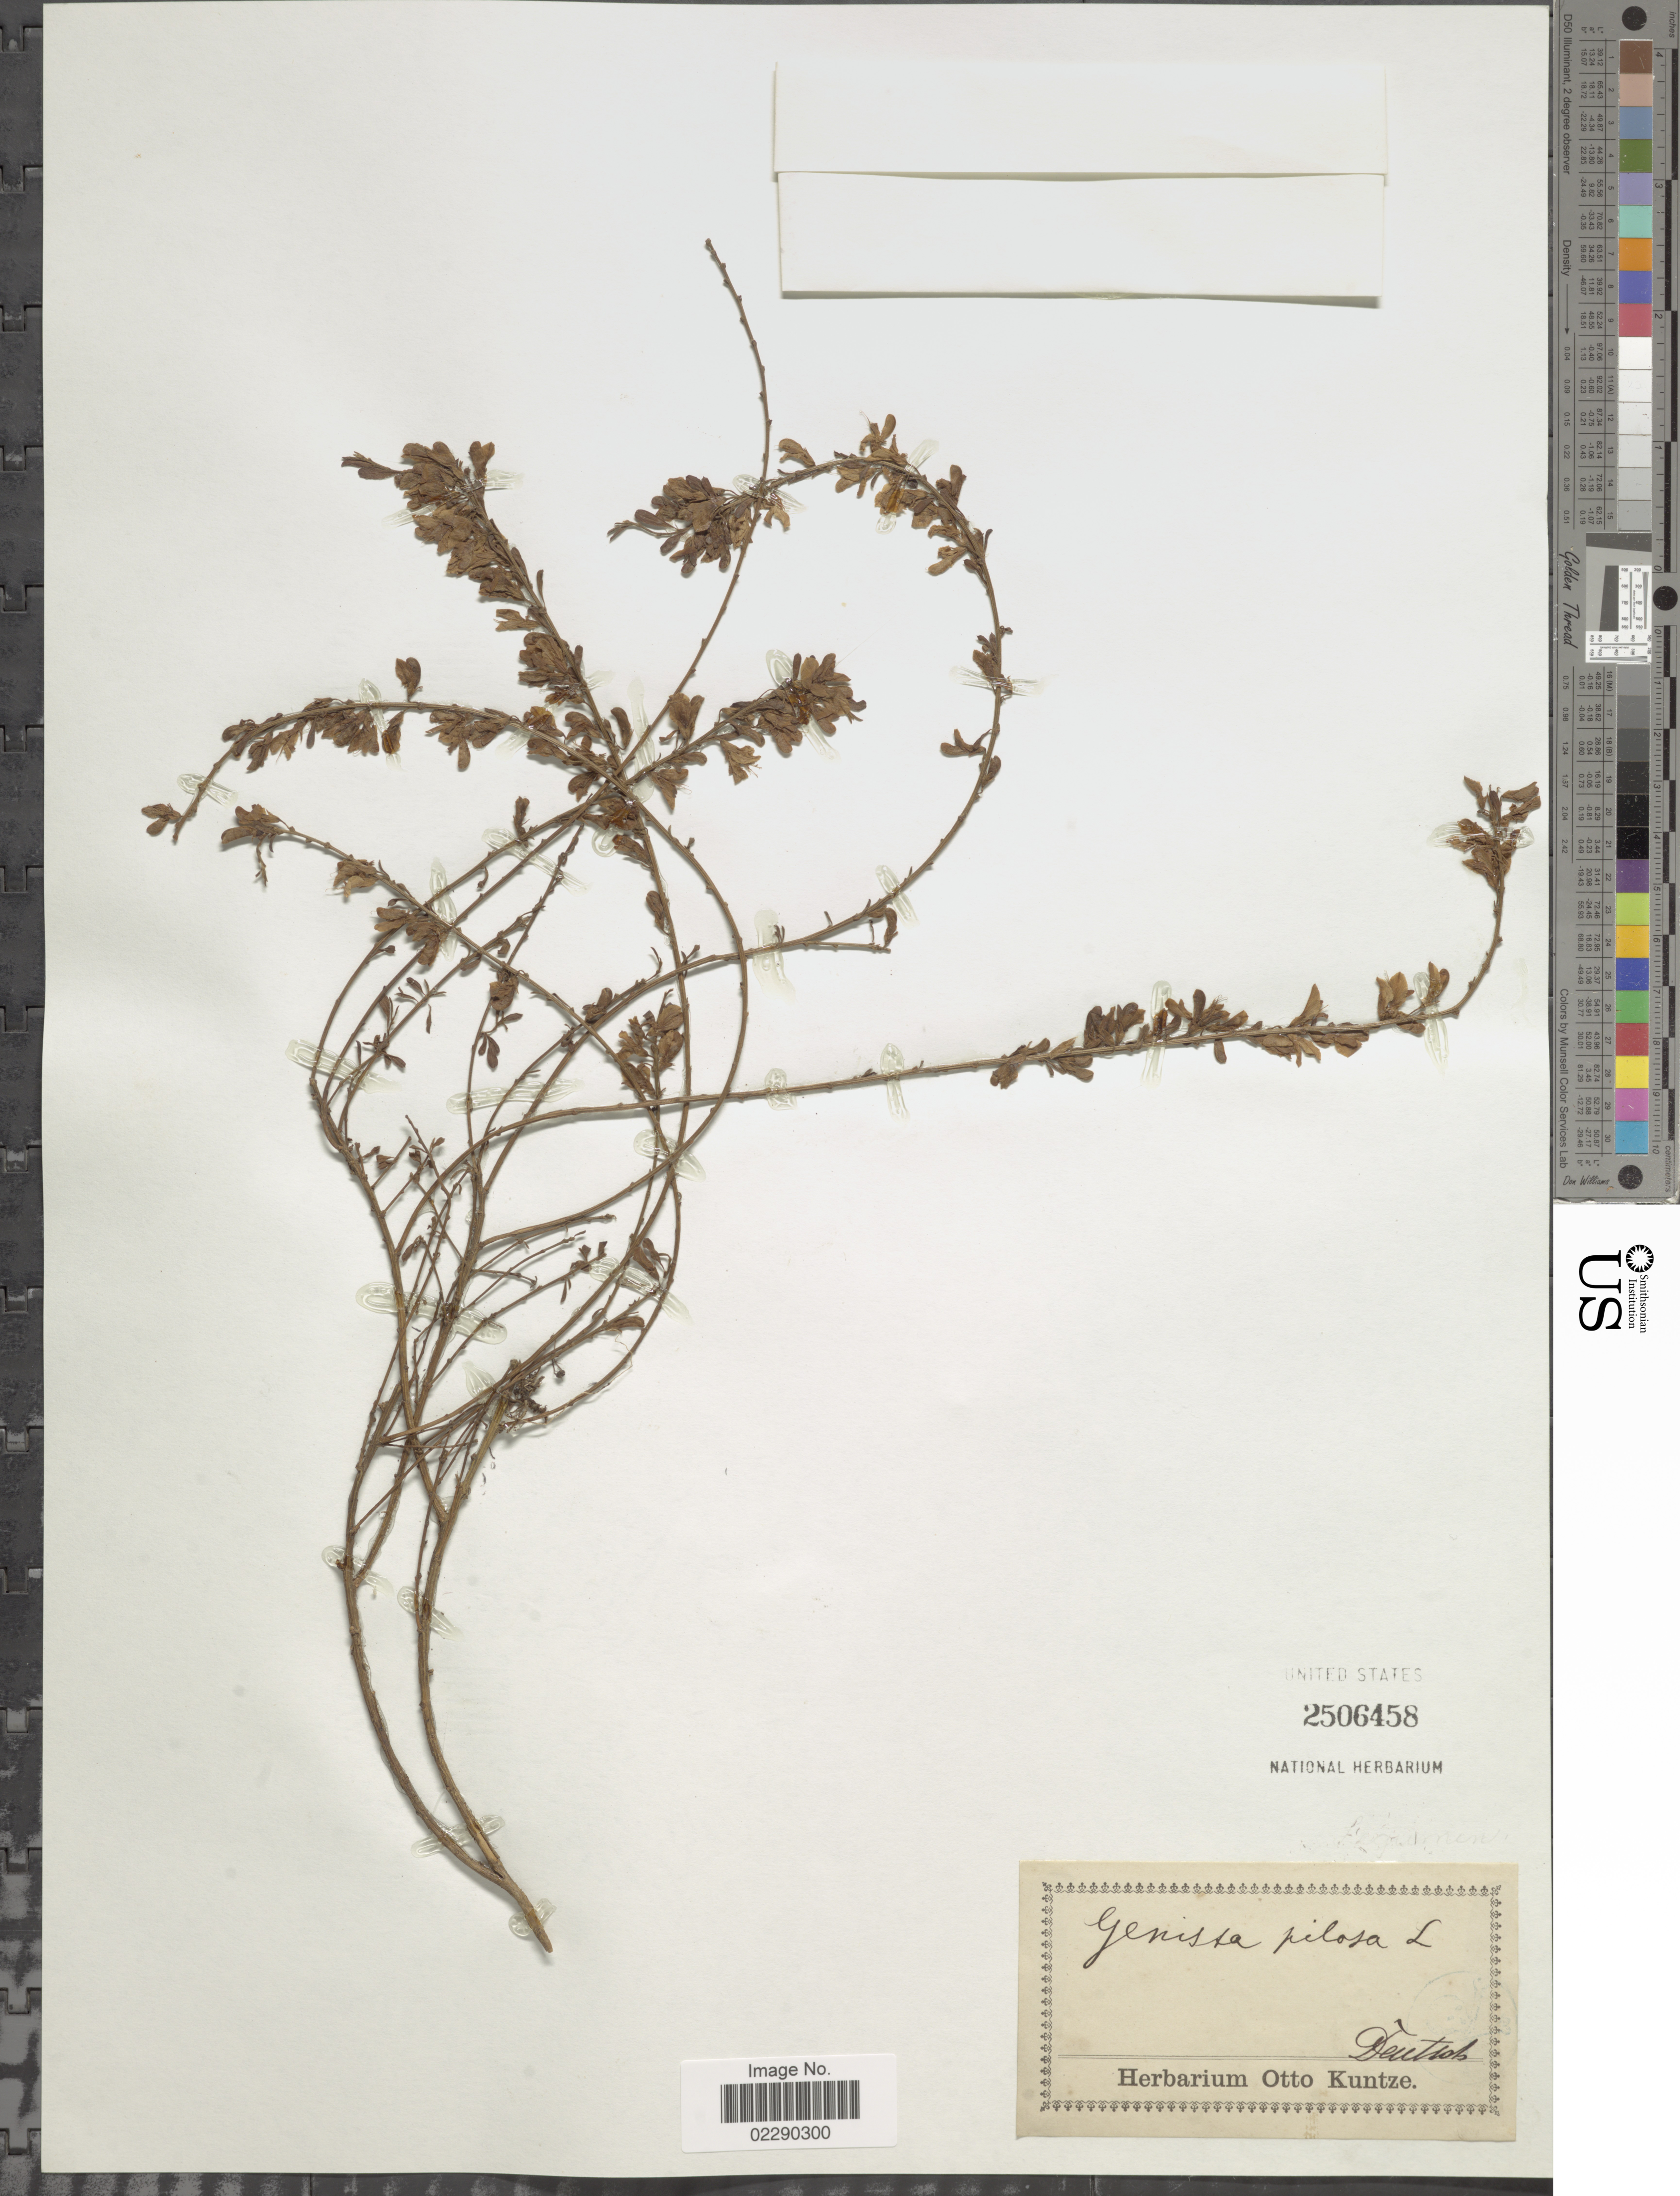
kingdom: Plantae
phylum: Tracheophyta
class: Magnoliopsida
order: Fabales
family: Fabaceae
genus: Genista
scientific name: Genista pilosa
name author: L.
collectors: ex herb. Otto Kuntze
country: Germany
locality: Deutsch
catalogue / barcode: US 2506458